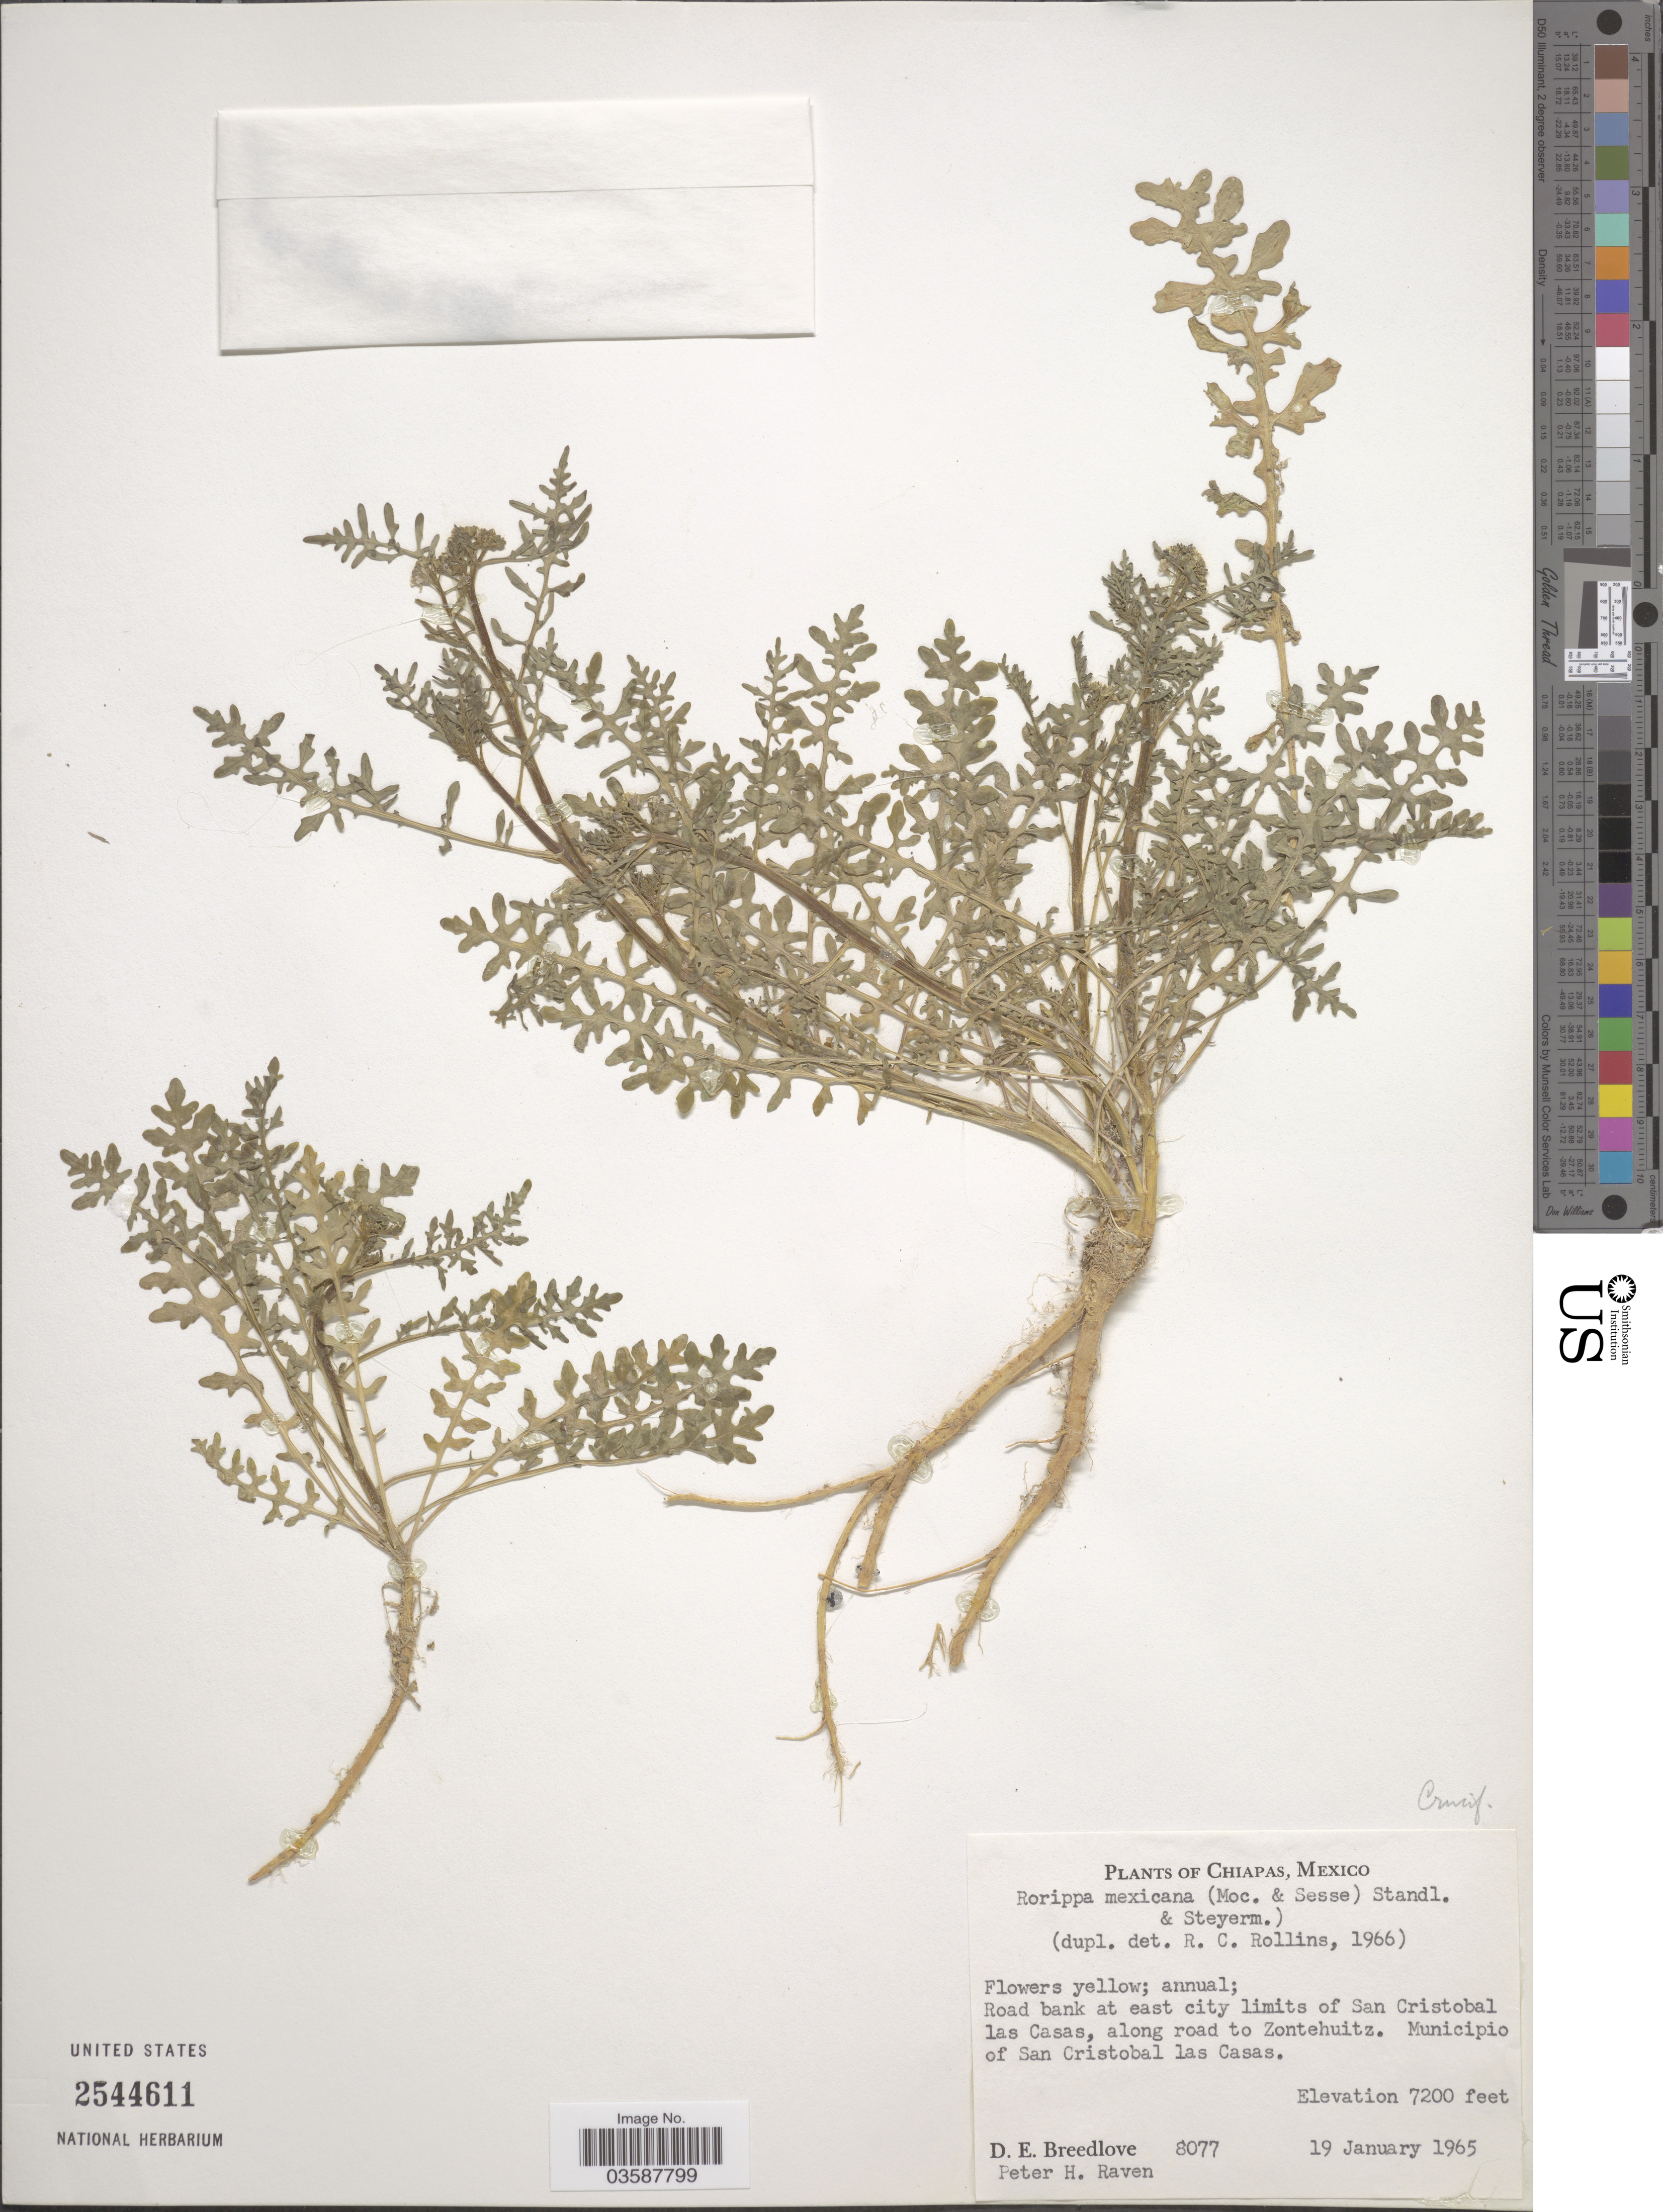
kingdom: Plantae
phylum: Tracheophyta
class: Magnoliopsida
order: Brassicales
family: Brassicaceae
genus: Rorippa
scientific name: Rorippa mexicana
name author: (Moc.) Standl. & Steyerm.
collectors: D. E. Breedlove & P. Raven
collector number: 8077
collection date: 1965-01-19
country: Mexico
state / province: Chiapas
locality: Road bank at east of city limits of San Cristobal las Casas, along road to Zontehuitz. Municipio of San Cristobal las Casas.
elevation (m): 2195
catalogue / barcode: US 2544611